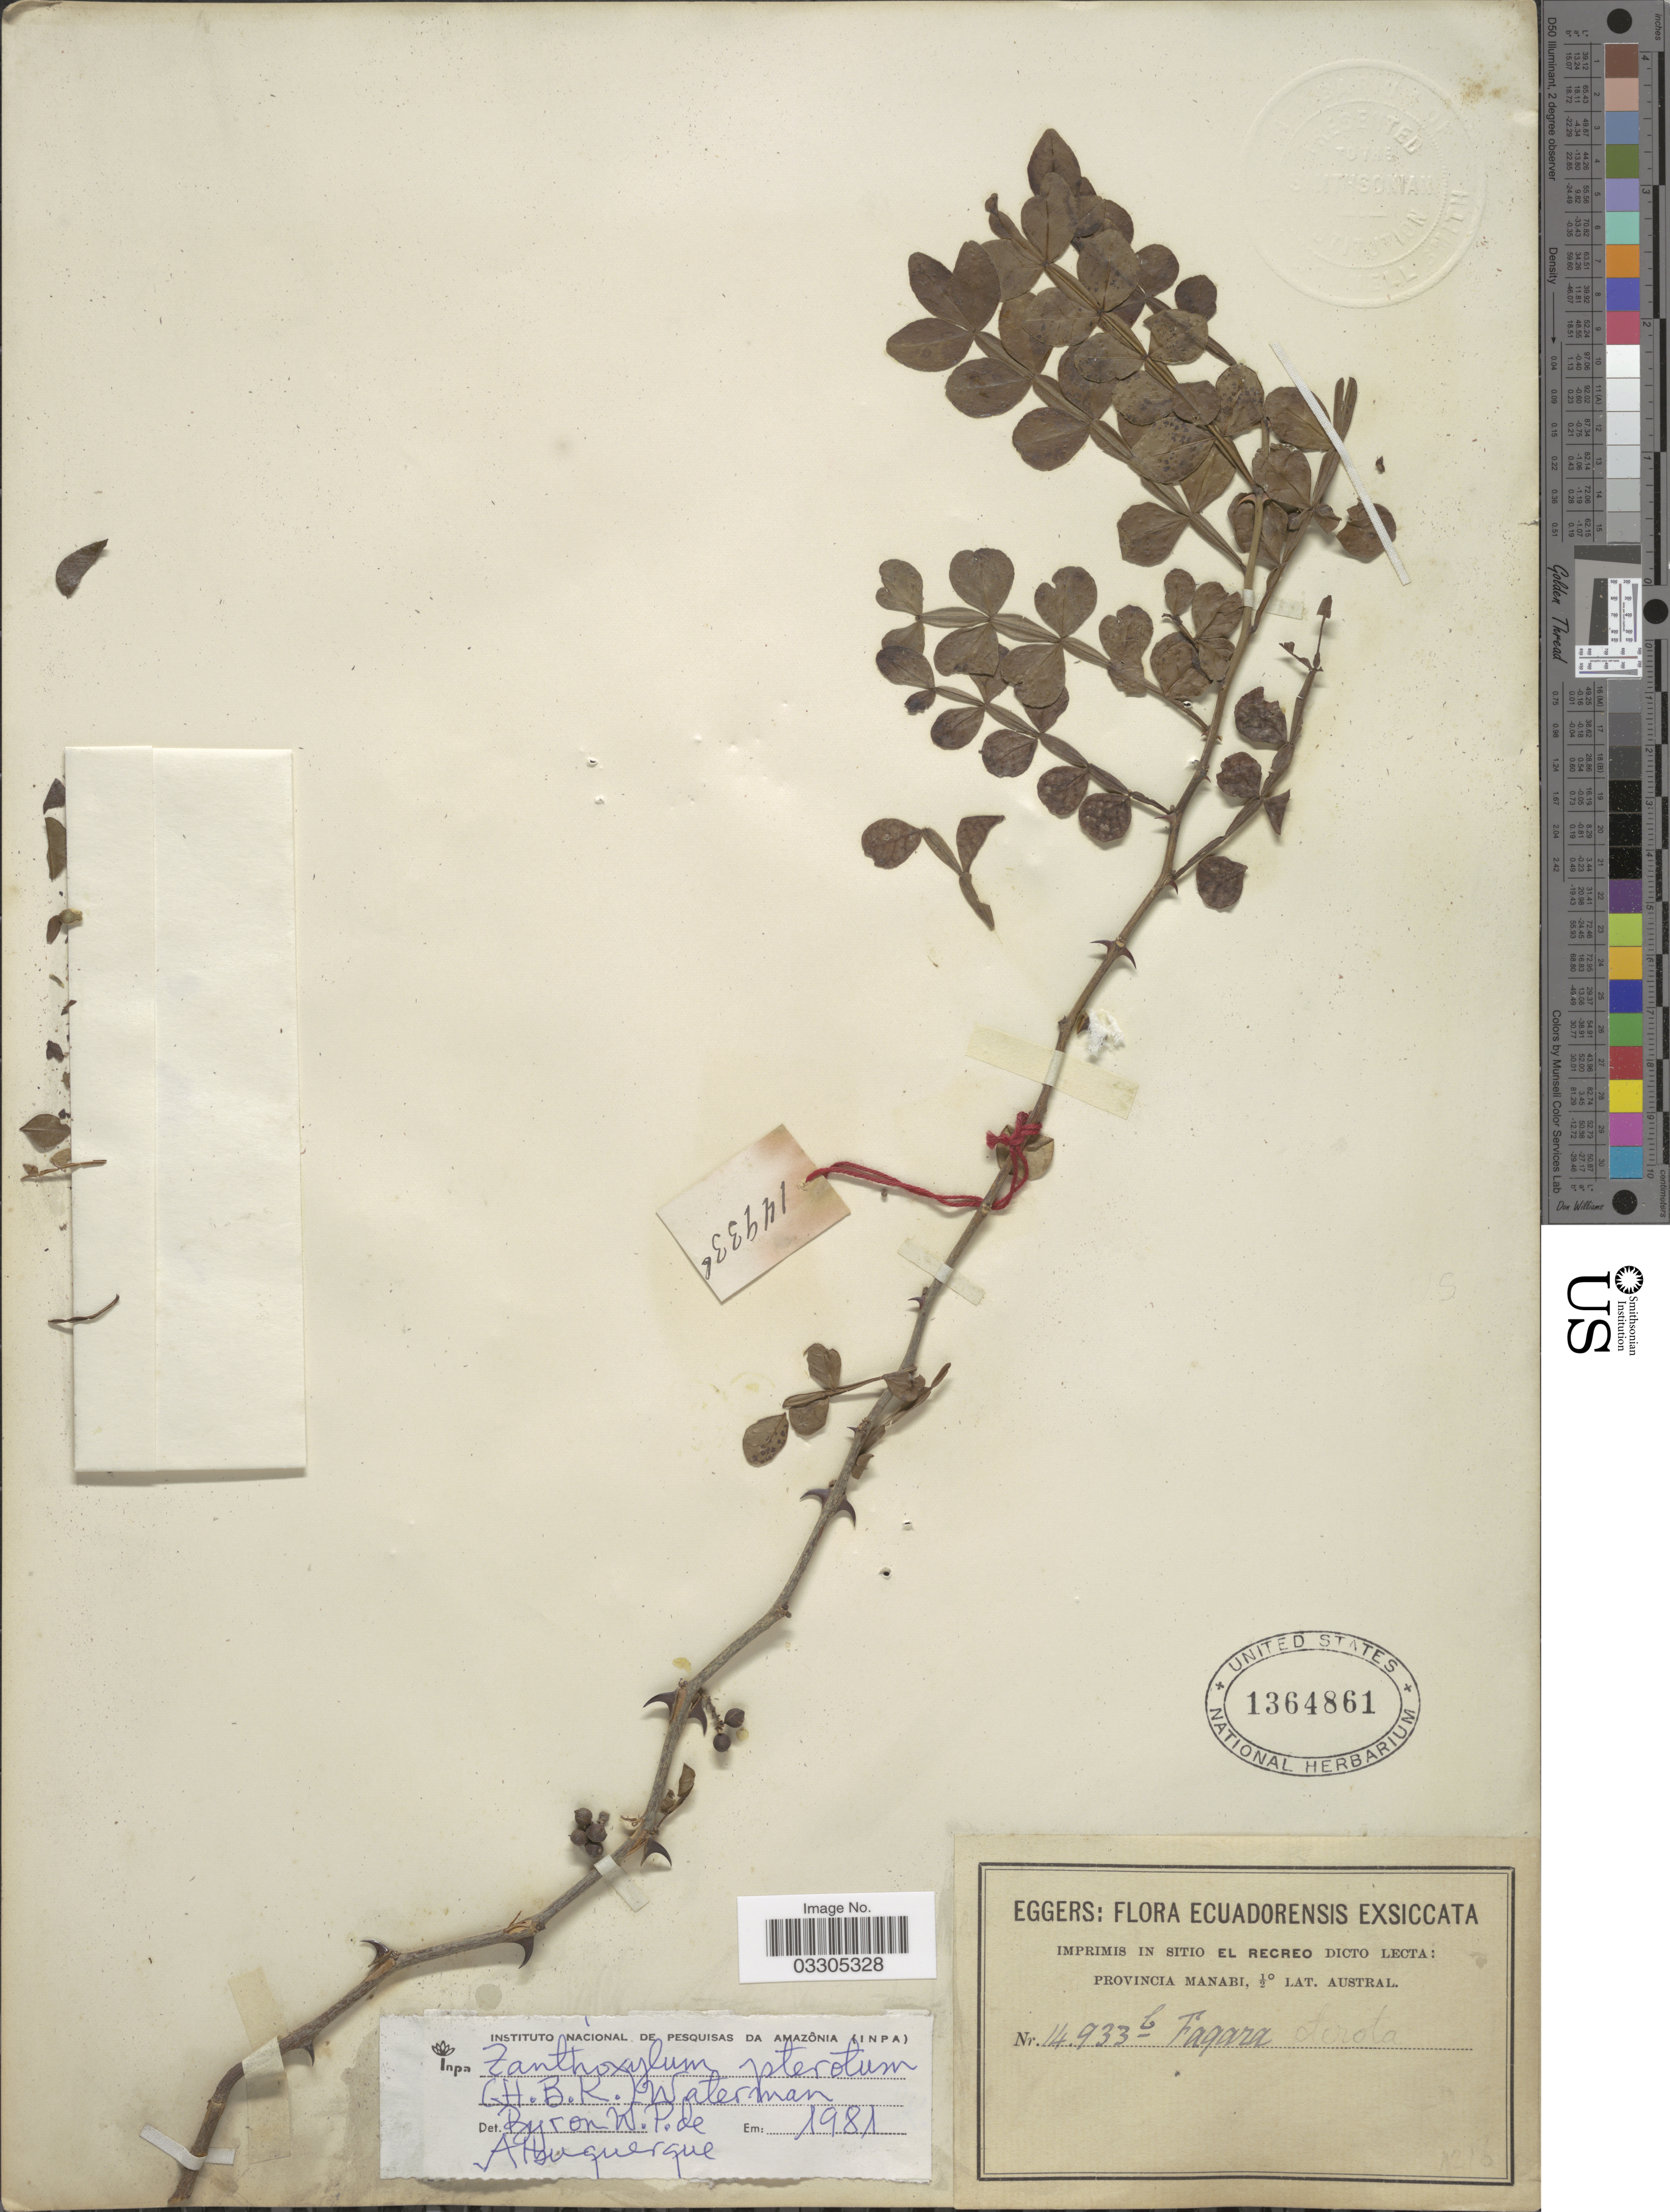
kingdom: Plantae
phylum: Tracheophyta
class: Magnoliopsida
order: Sapindales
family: Rutaceae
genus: Zanthoxylum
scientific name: Zanthoxylum fagara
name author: (L.) Sarg.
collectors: -. Eggers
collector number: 14933b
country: Ecuador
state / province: Manabí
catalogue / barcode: US 1364861